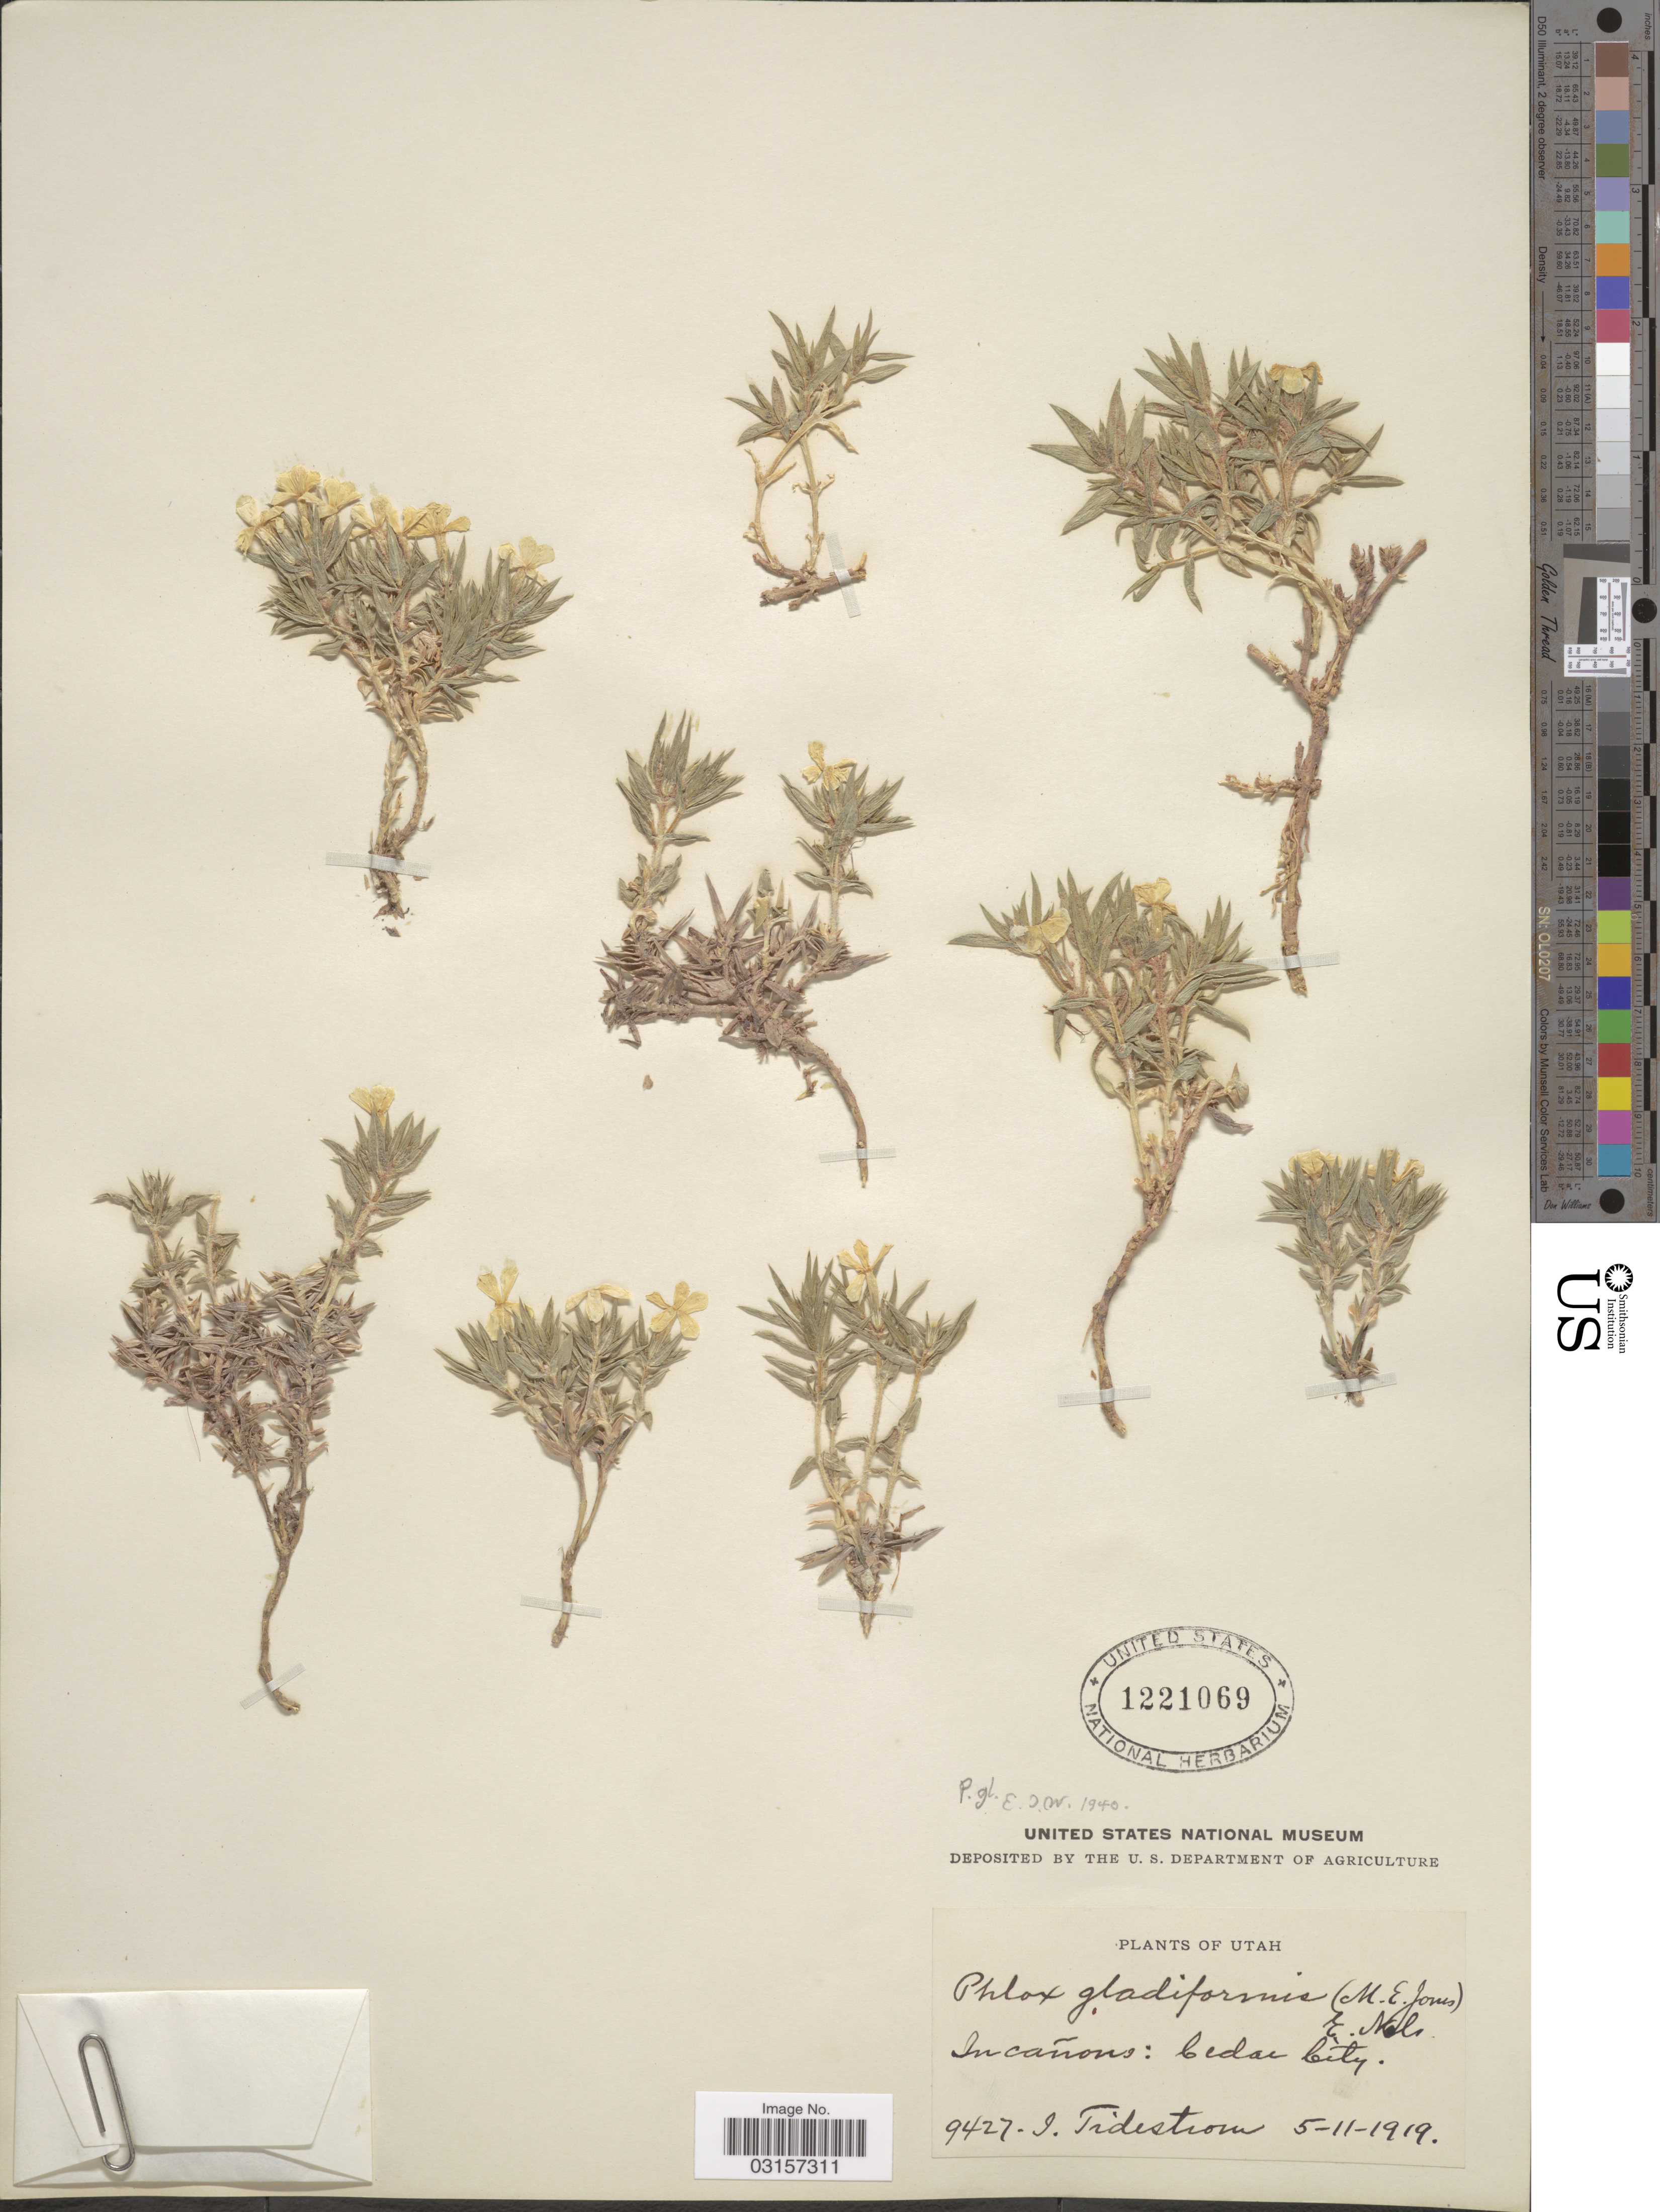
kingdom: Plantae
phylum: Tracheophyta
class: Magnoliopsida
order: Ericales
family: Polemoniaceae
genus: Phlox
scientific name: Phlox gladiformis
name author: (M.E. Jones) E.E. Nelson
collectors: I. F. Tidestrom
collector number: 9427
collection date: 1919-05-11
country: United States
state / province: Utah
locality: In cañons: Cedar City.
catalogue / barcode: US 1221069